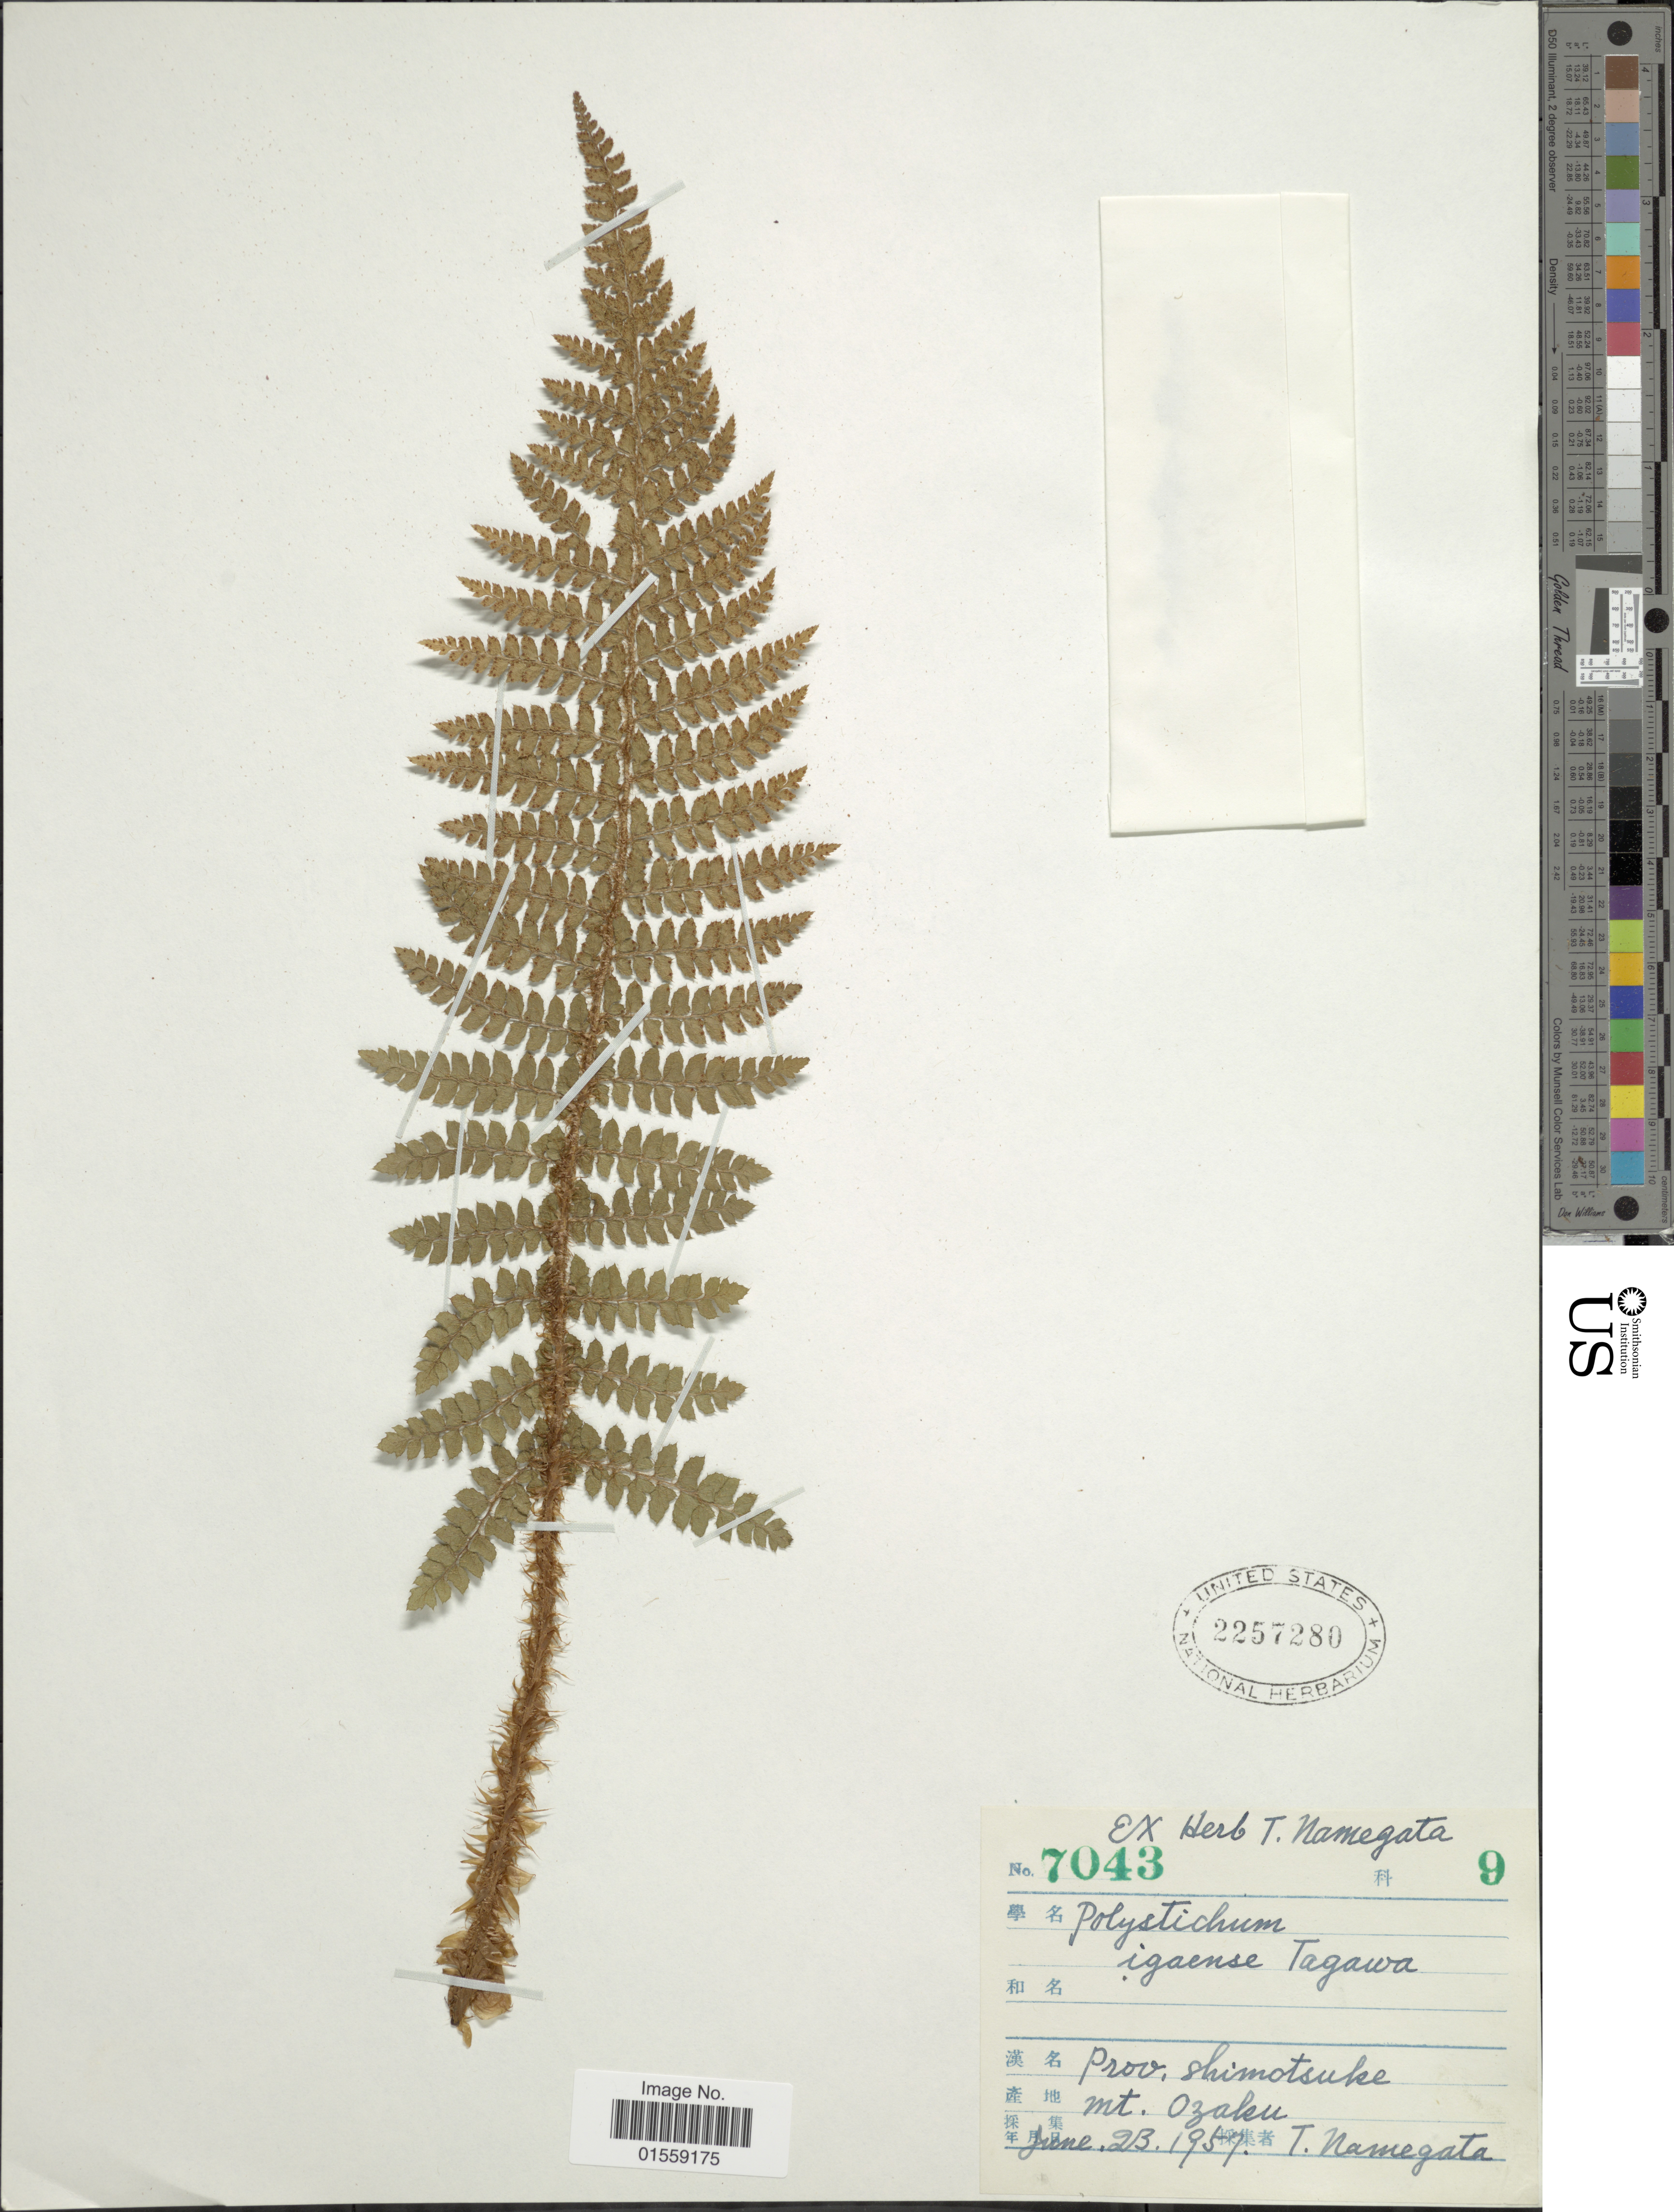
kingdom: Plantae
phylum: Tracheophyta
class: Polypodiopsida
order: Polypodiales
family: Dryopteridaceae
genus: Polystichum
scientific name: Polystichum igaense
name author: Tagawa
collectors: T. Namegata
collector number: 7043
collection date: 1957-03-23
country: Japan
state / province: Totigi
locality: Prov. Shimotsuke, mt. Ozaku.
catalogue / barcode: US 2257280